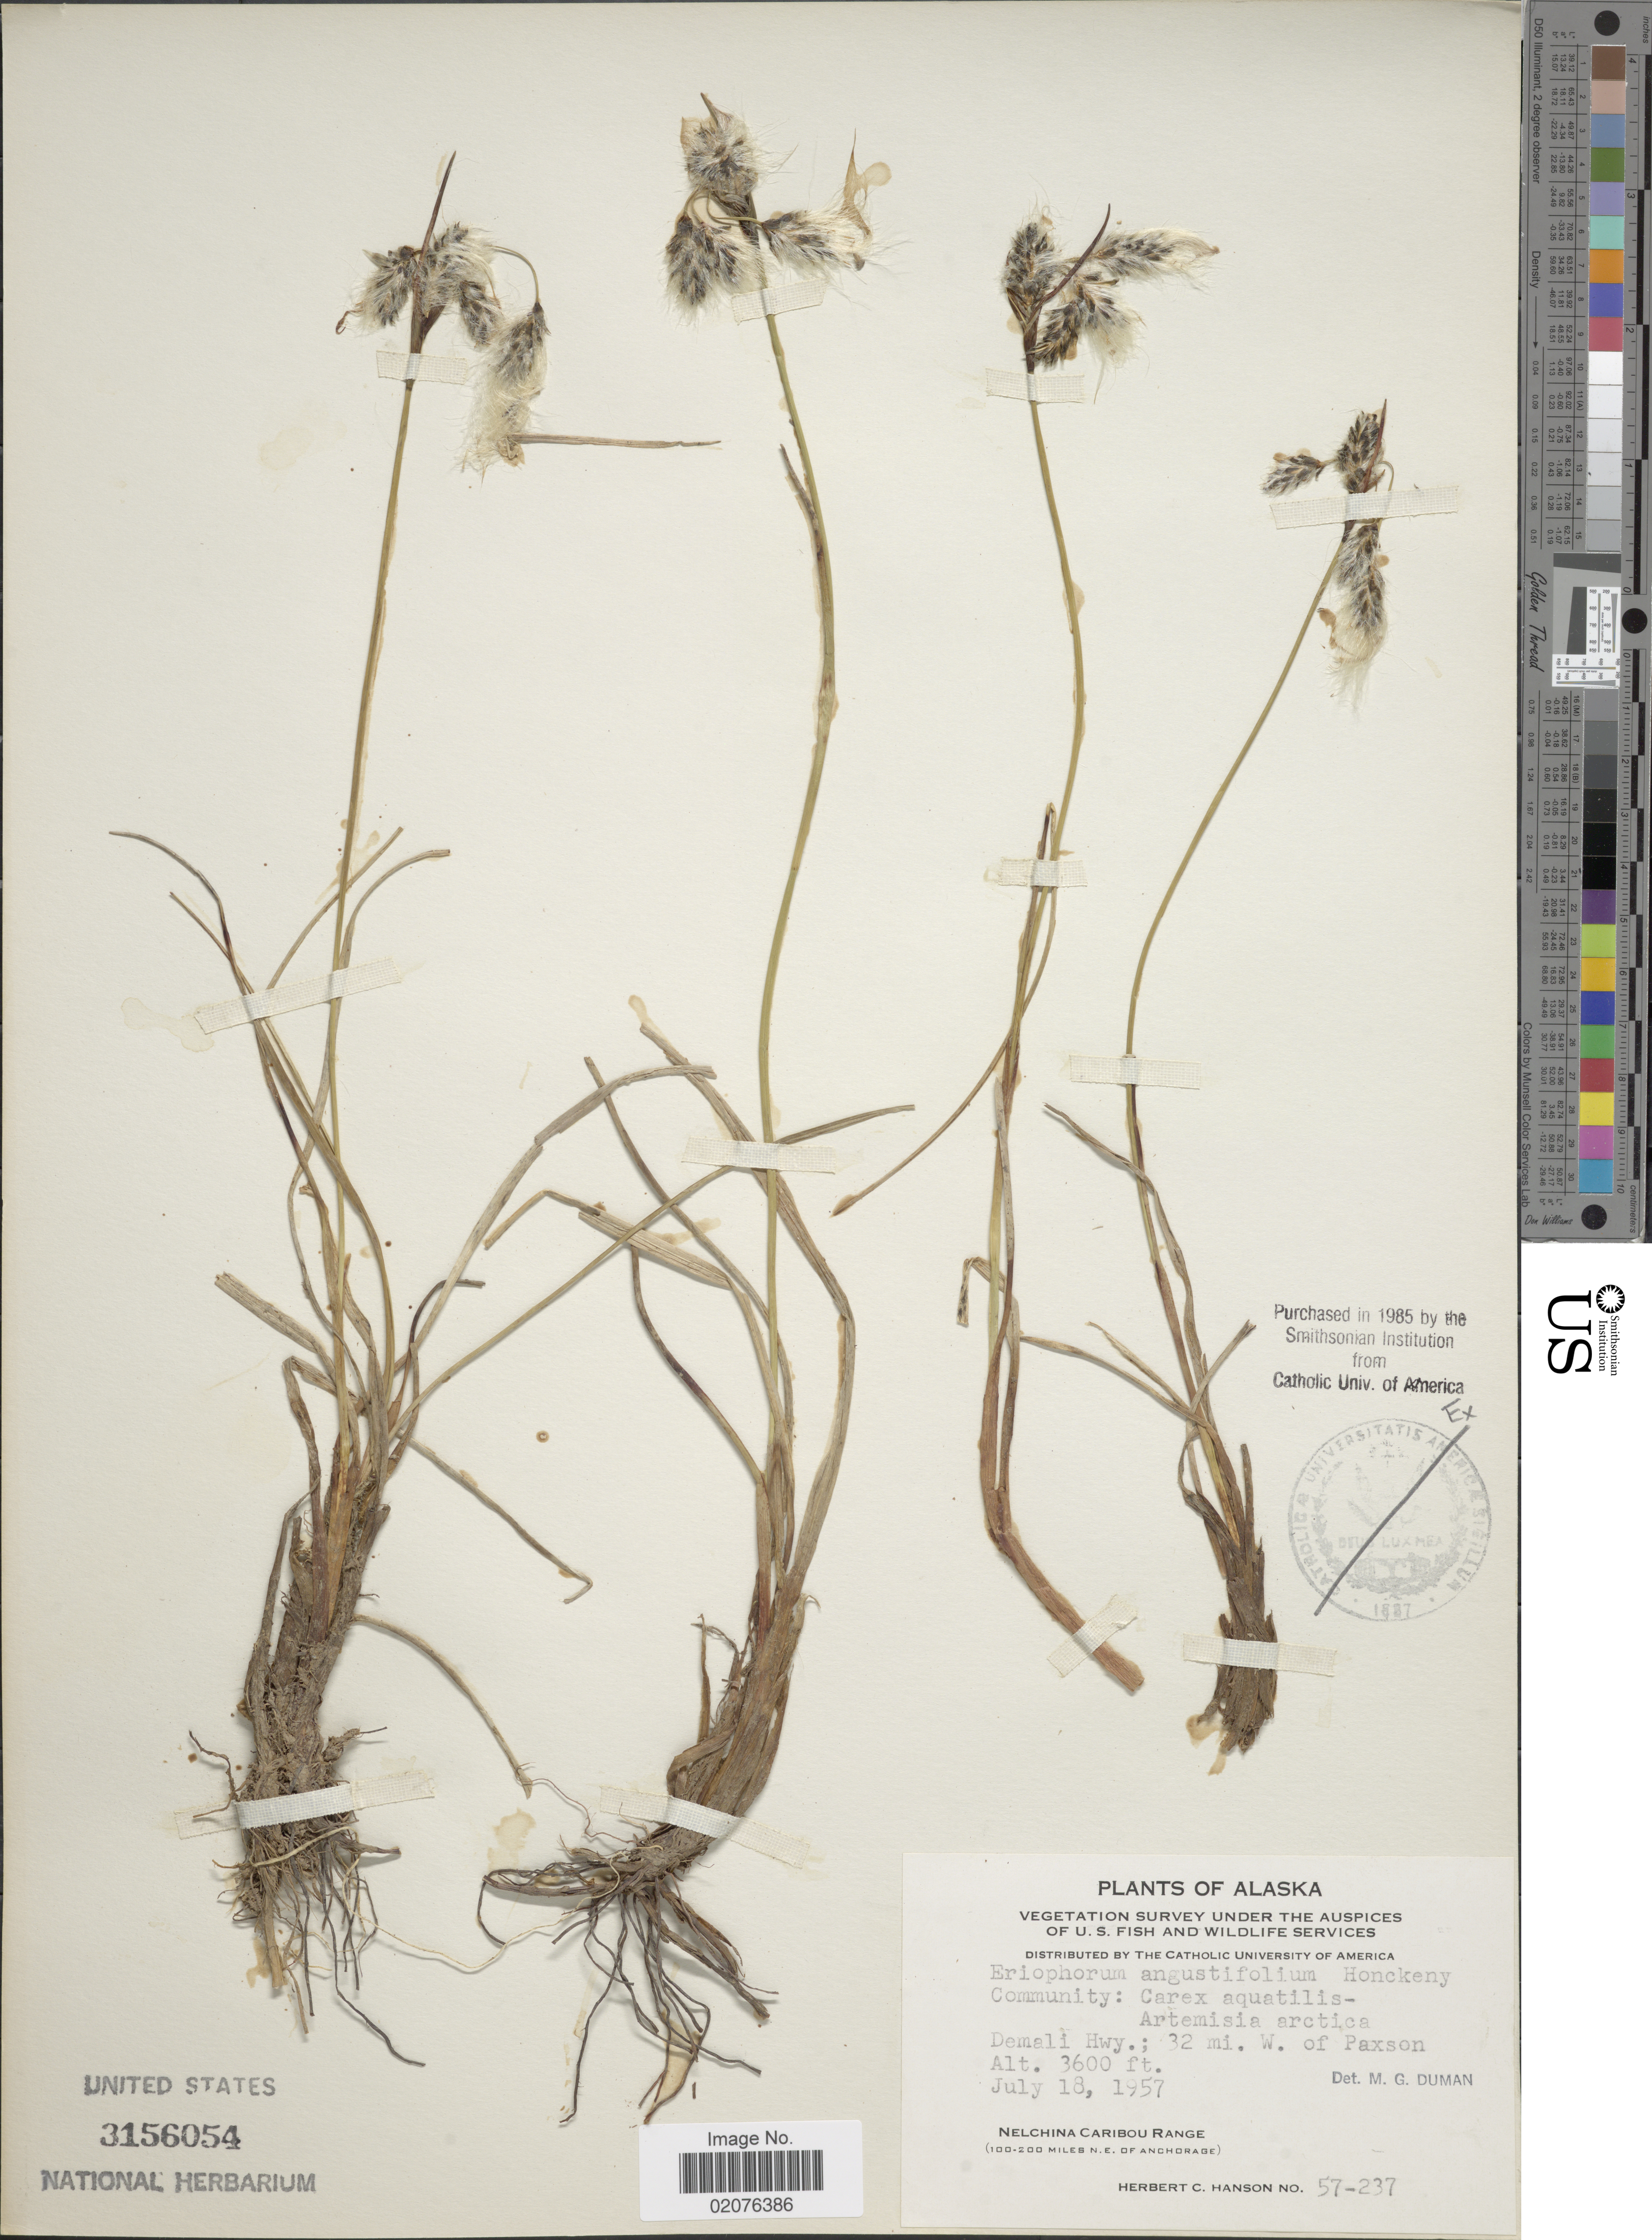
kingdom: Plantae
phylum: Tracheophyta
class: Liliopsida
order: Poales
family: Cyperaceae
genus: Eriophorum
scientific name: Eriophorum angustifolium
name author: Honck.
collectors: H. Hanson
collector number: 57-237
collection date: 1957-07-18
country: United States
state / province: Alaska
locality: Demali Hwy: 32 mi. W. of Paxson. Nelchina Caribou Range (100-200 miles N. E. of Anchorage)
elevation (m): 1097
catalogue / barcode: US 3156054